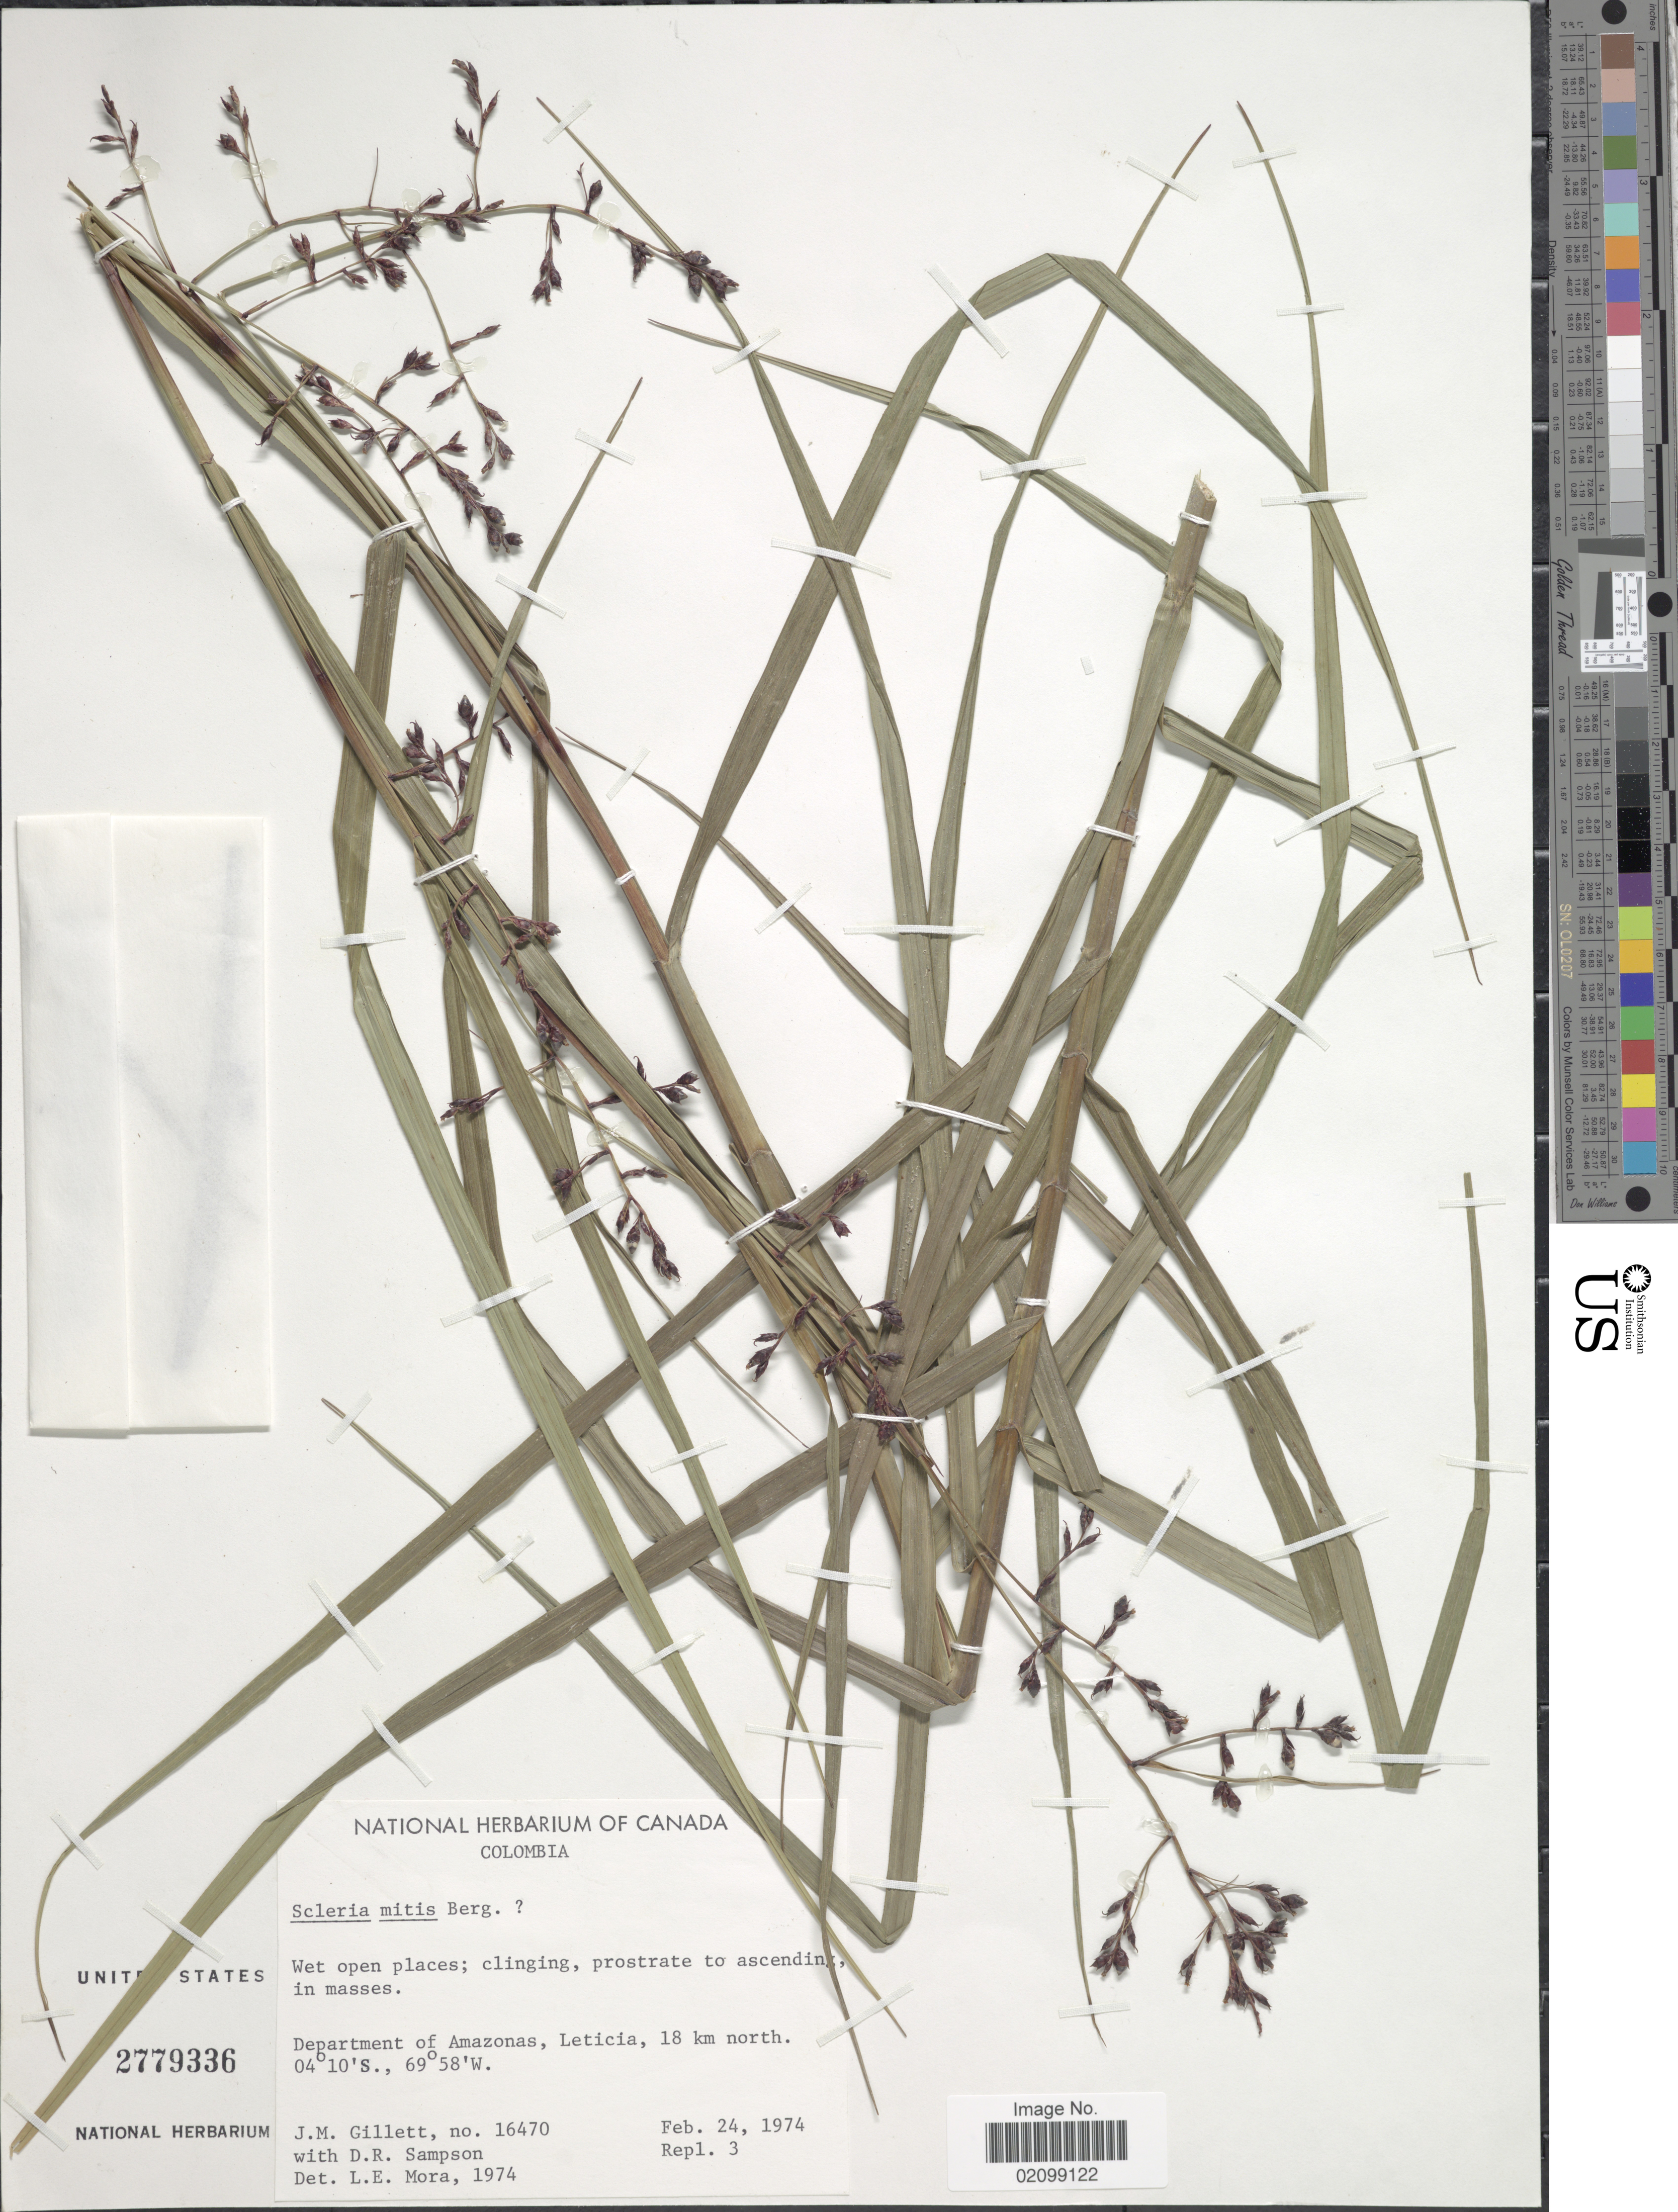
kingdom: Plantae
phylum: Tracheophyta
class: Liliopsida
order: Poales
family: Cyperaceae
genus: Scleria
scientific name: Scleria mitis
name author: P.J. Bergius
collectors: J. M. Gillett & D. Sampson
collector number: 16470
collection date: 1974-02-24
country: Colombia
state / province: Amazônas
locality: Wet open places. Department of Amazonas,Leticia, 18 km north.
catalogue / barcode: US 2779336